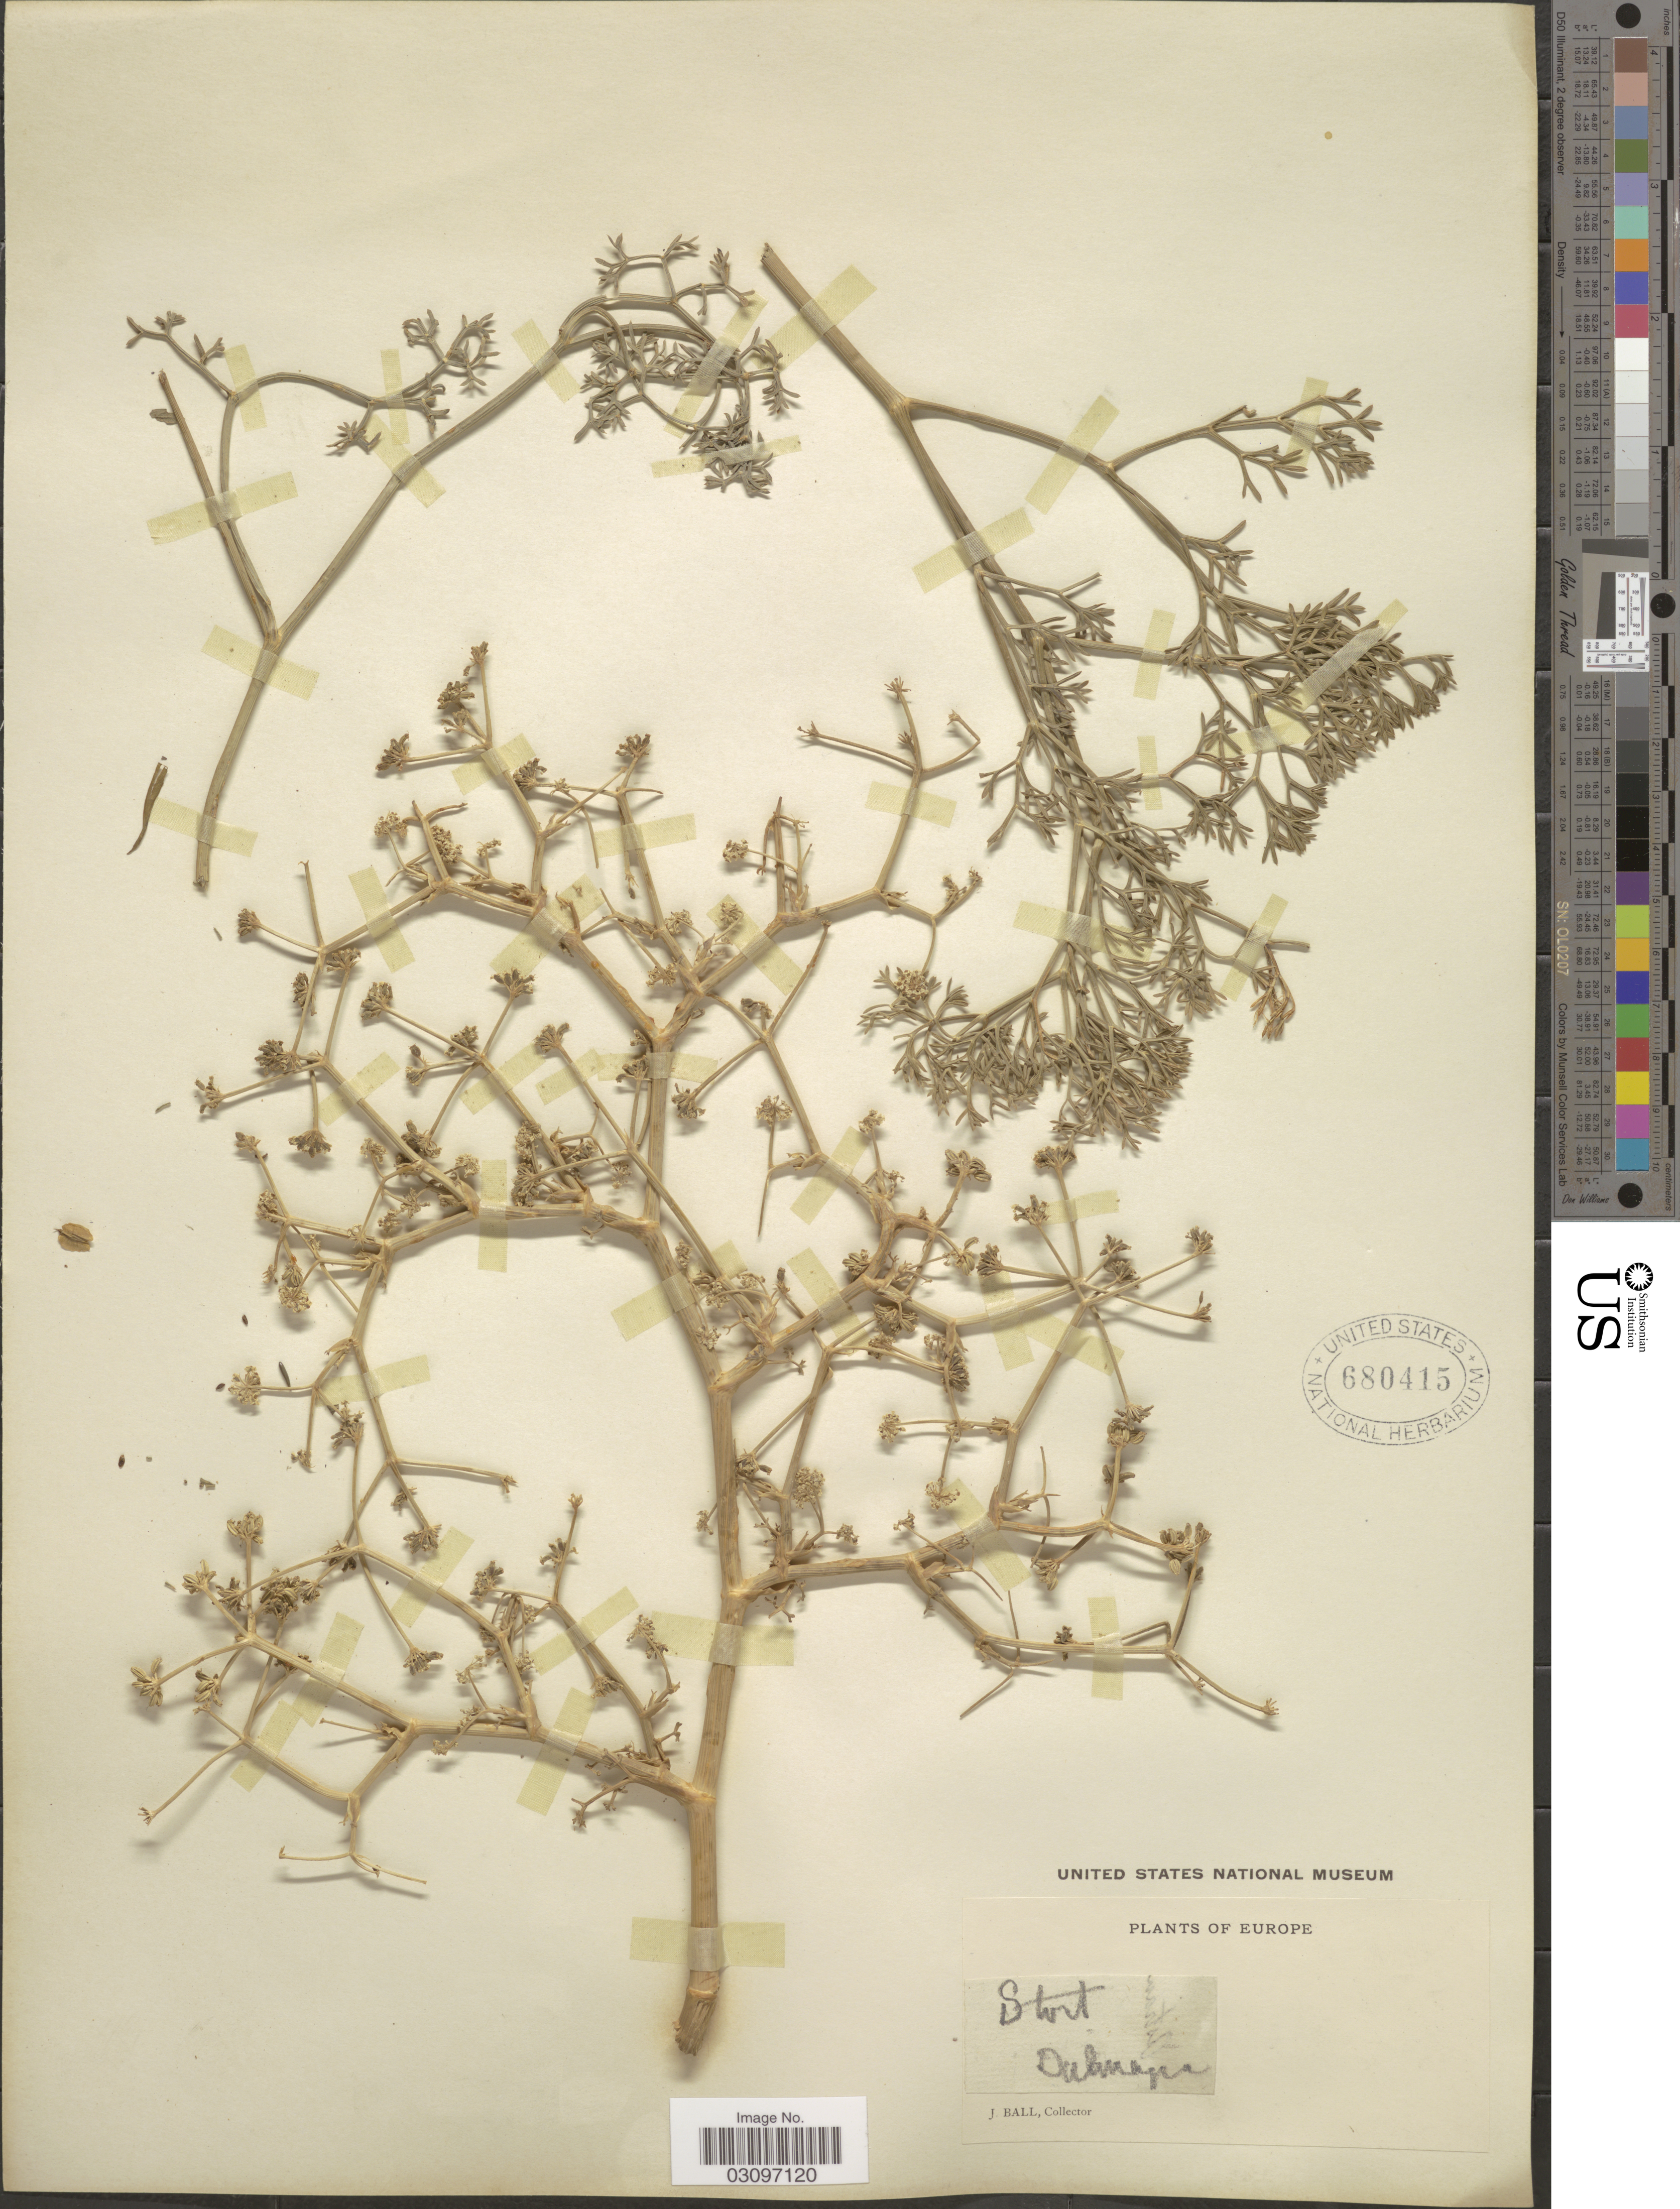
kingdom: Plantae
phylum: Tracheophyta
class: Magnoliopsida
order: Apiales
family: Apiaceae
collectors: J. Ball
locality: Europe. Stort, Dubunqia. [interpreted]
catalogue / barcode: US 680415